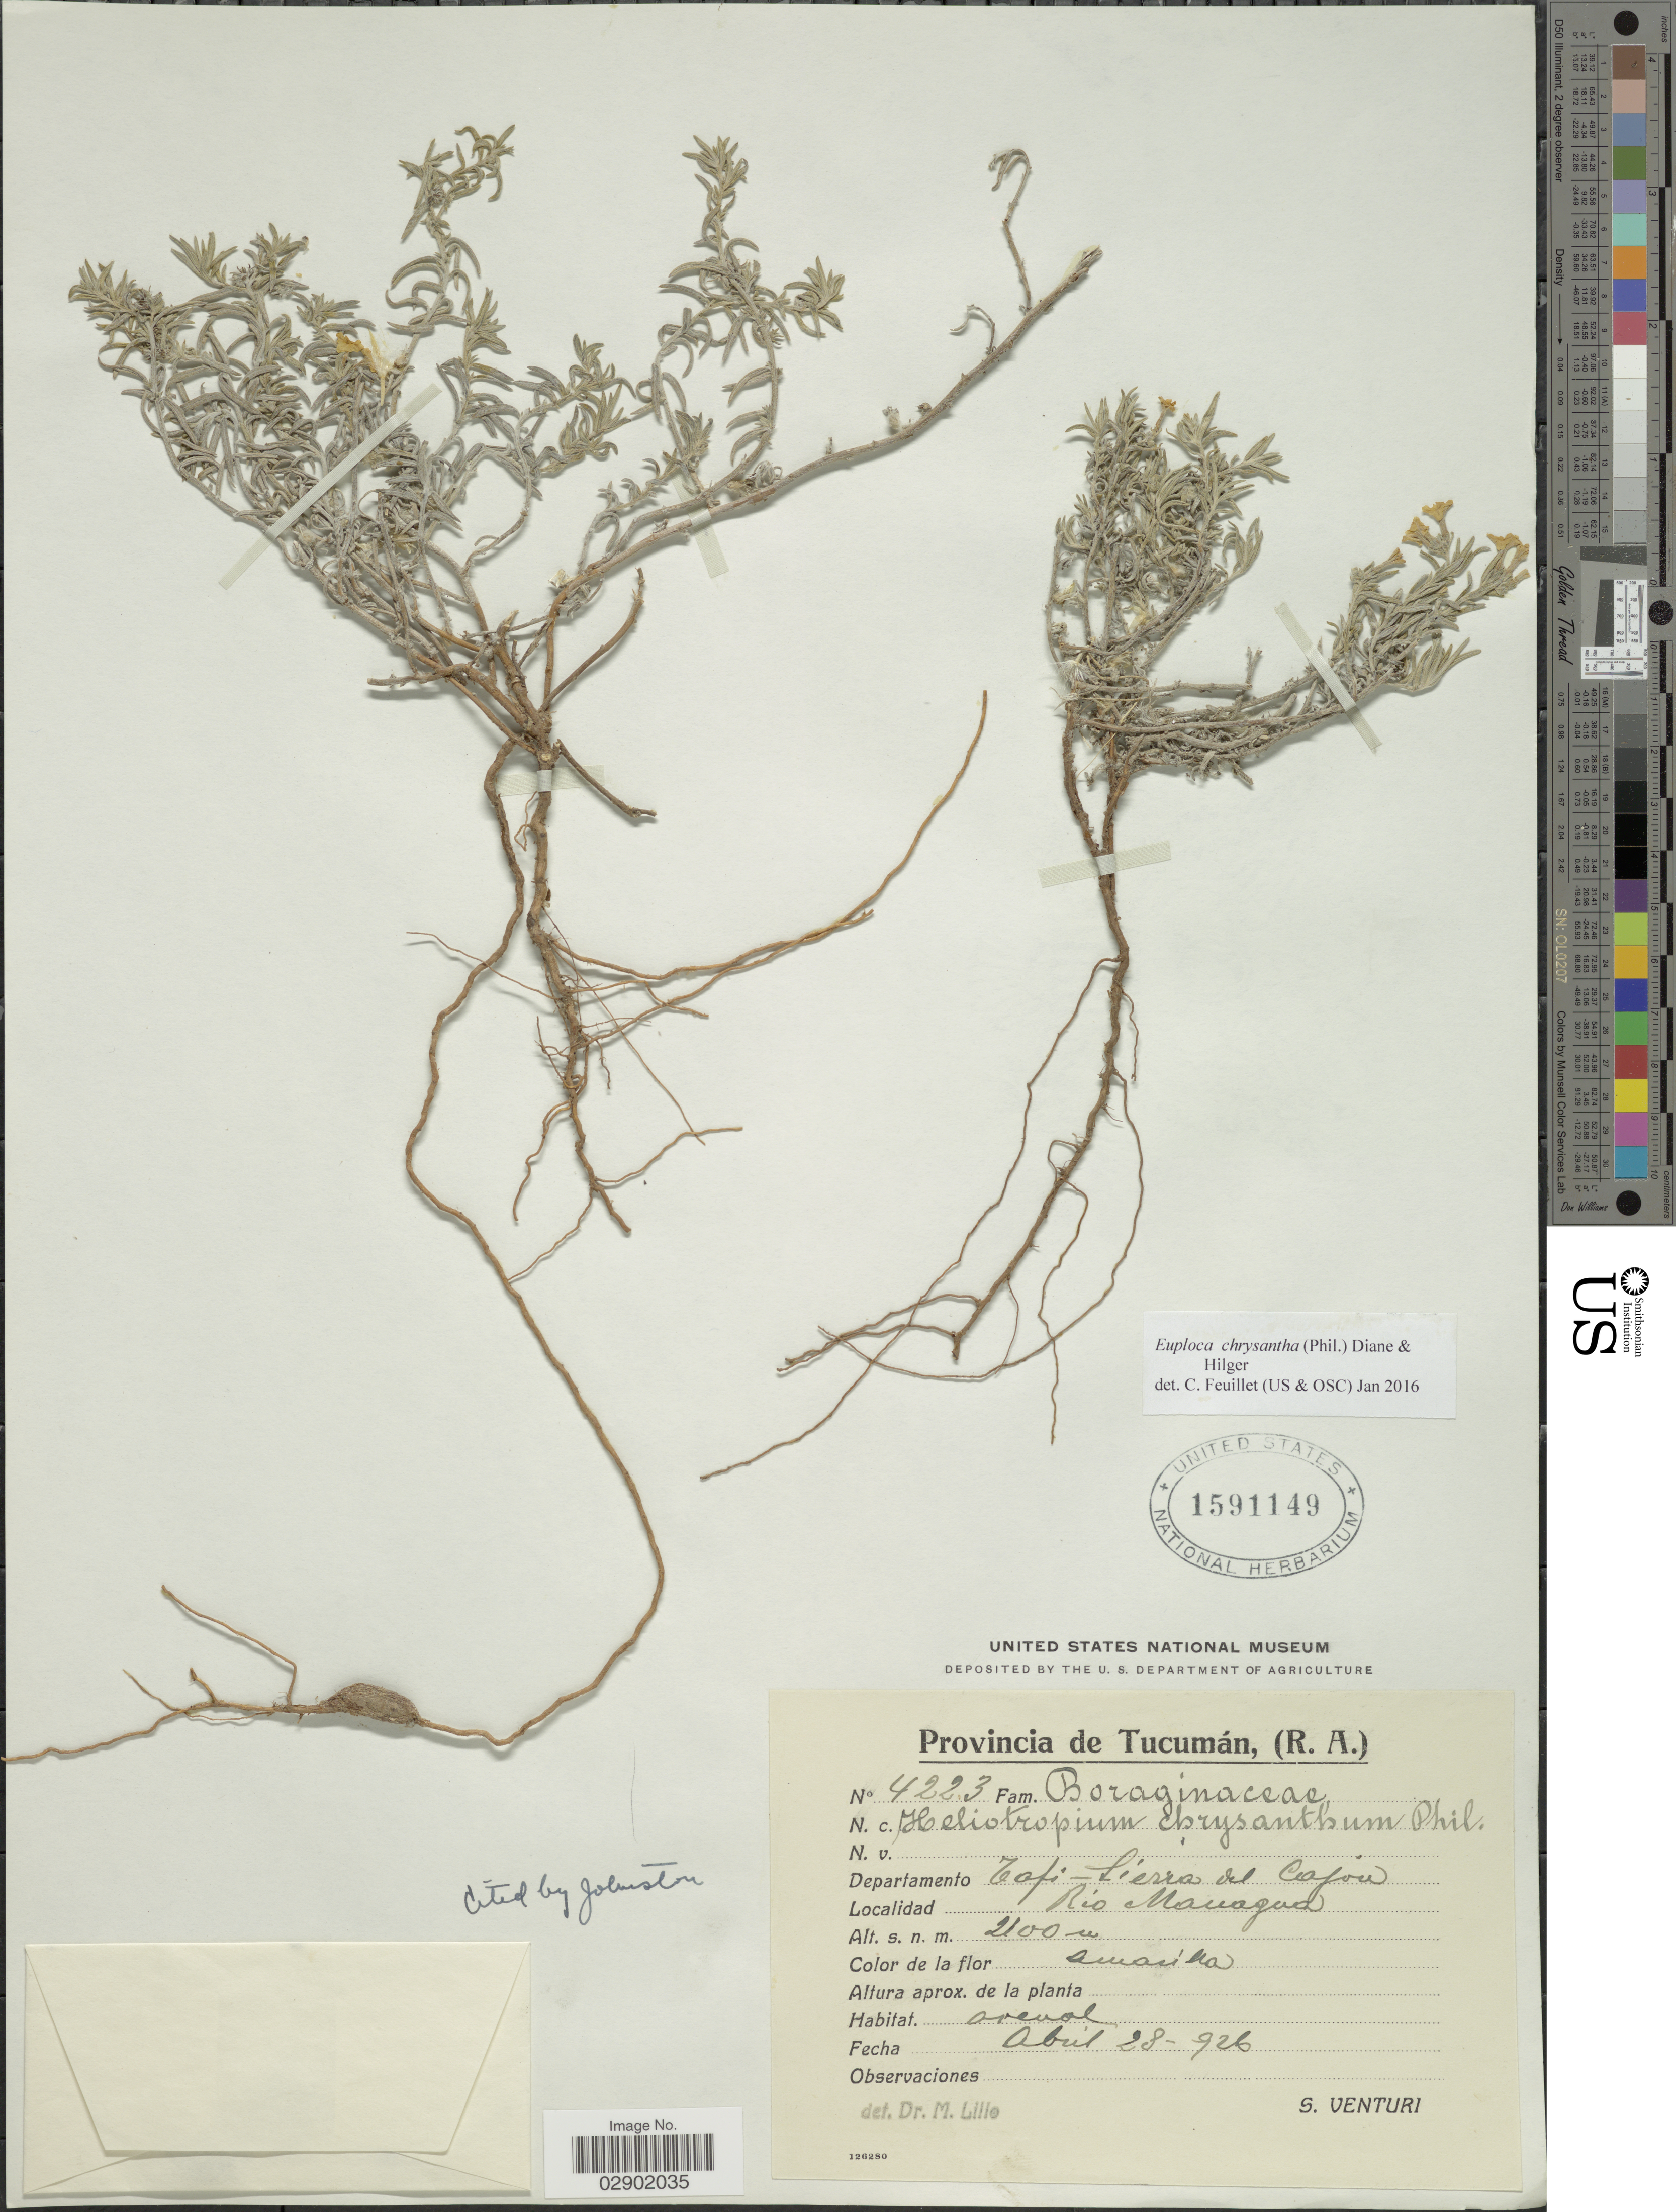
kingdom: Plantae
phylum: Tracheophyta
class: Magnoliopsida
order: Boraginales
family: Heliotropiaceae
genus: Euploca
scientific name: Euploca chrysantha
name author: (Phil.) Diane & Hilger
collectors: S. Venturi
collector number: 4223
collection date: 1926-04-28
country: Argentina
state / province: Tucuman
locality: (R.A.). Departamento Tafi - Sierra del Cajon. Rio Managua.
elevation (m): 2100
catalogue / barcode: US 1591149